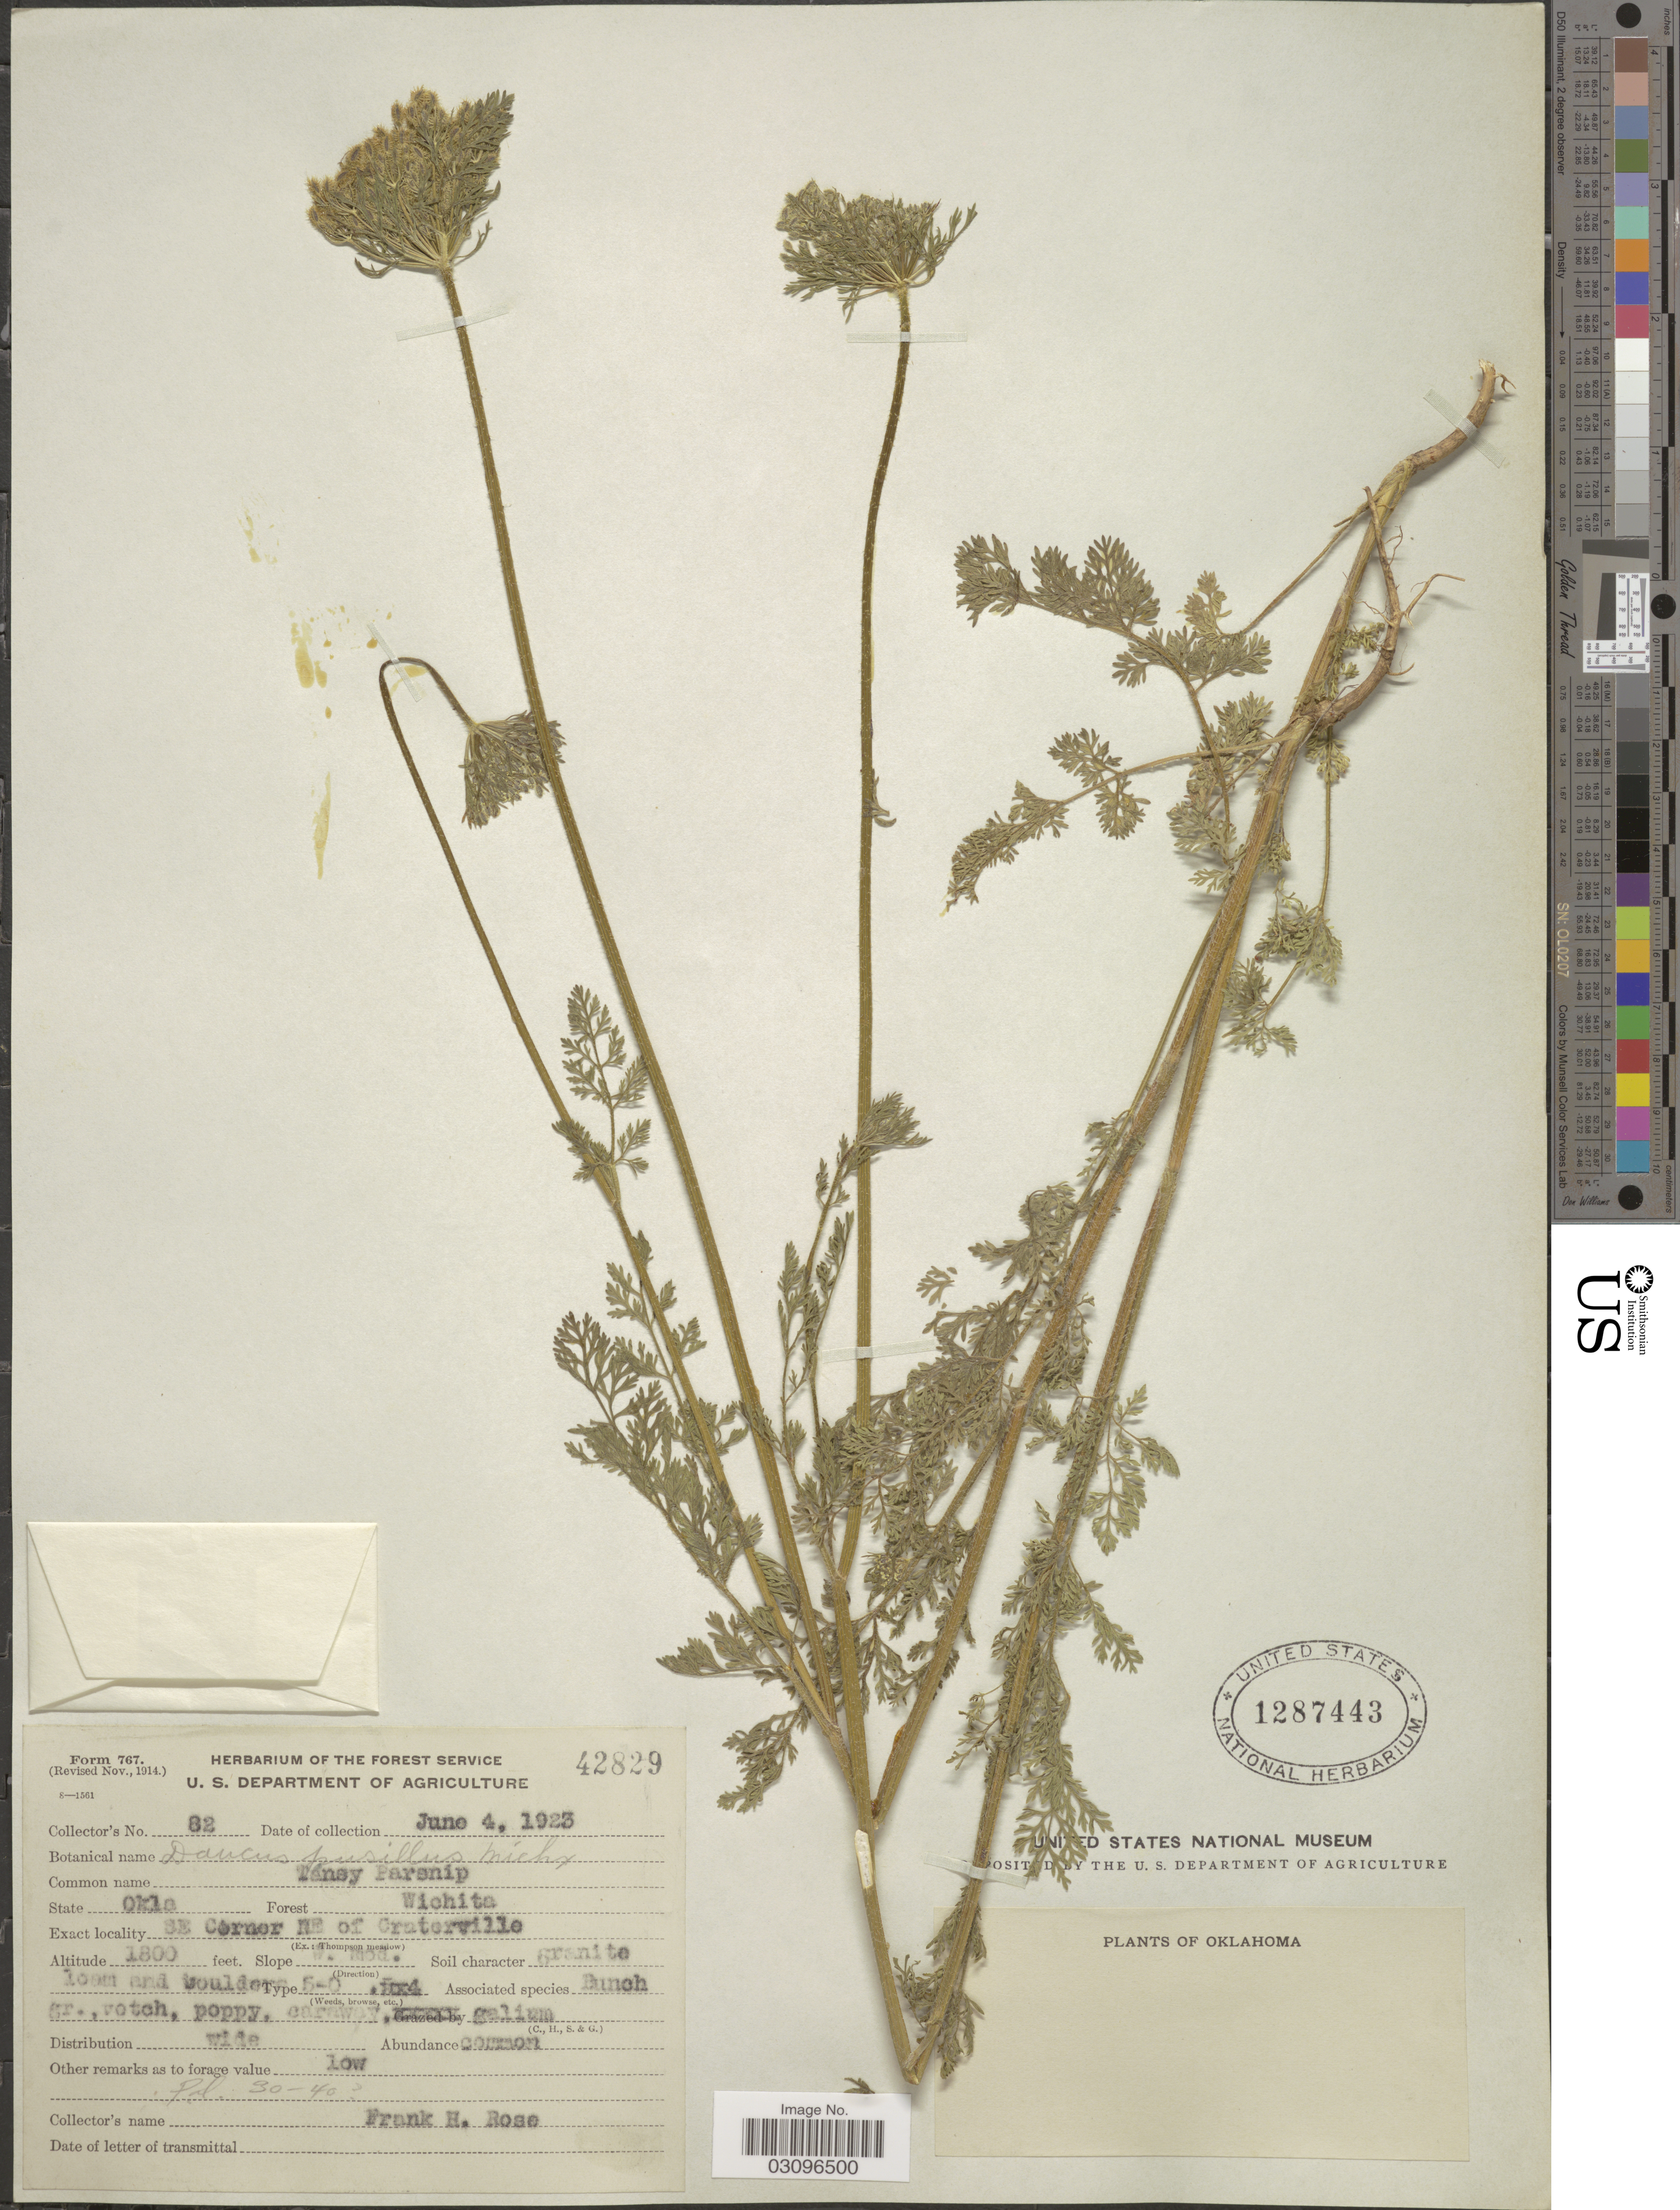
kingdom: Plantae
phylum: Tracheophyta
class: Magnoliopsida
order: Apiales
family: Apiaceae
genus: Daucus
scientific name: Daucus pusillus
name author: Michx.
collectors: F. H. Rose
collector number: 82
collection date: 1923-06-04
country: United States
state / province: Oklahoma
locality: Forest Wichita, SE Corner NE of Craterville.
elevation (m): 549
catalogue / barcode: US 1287443